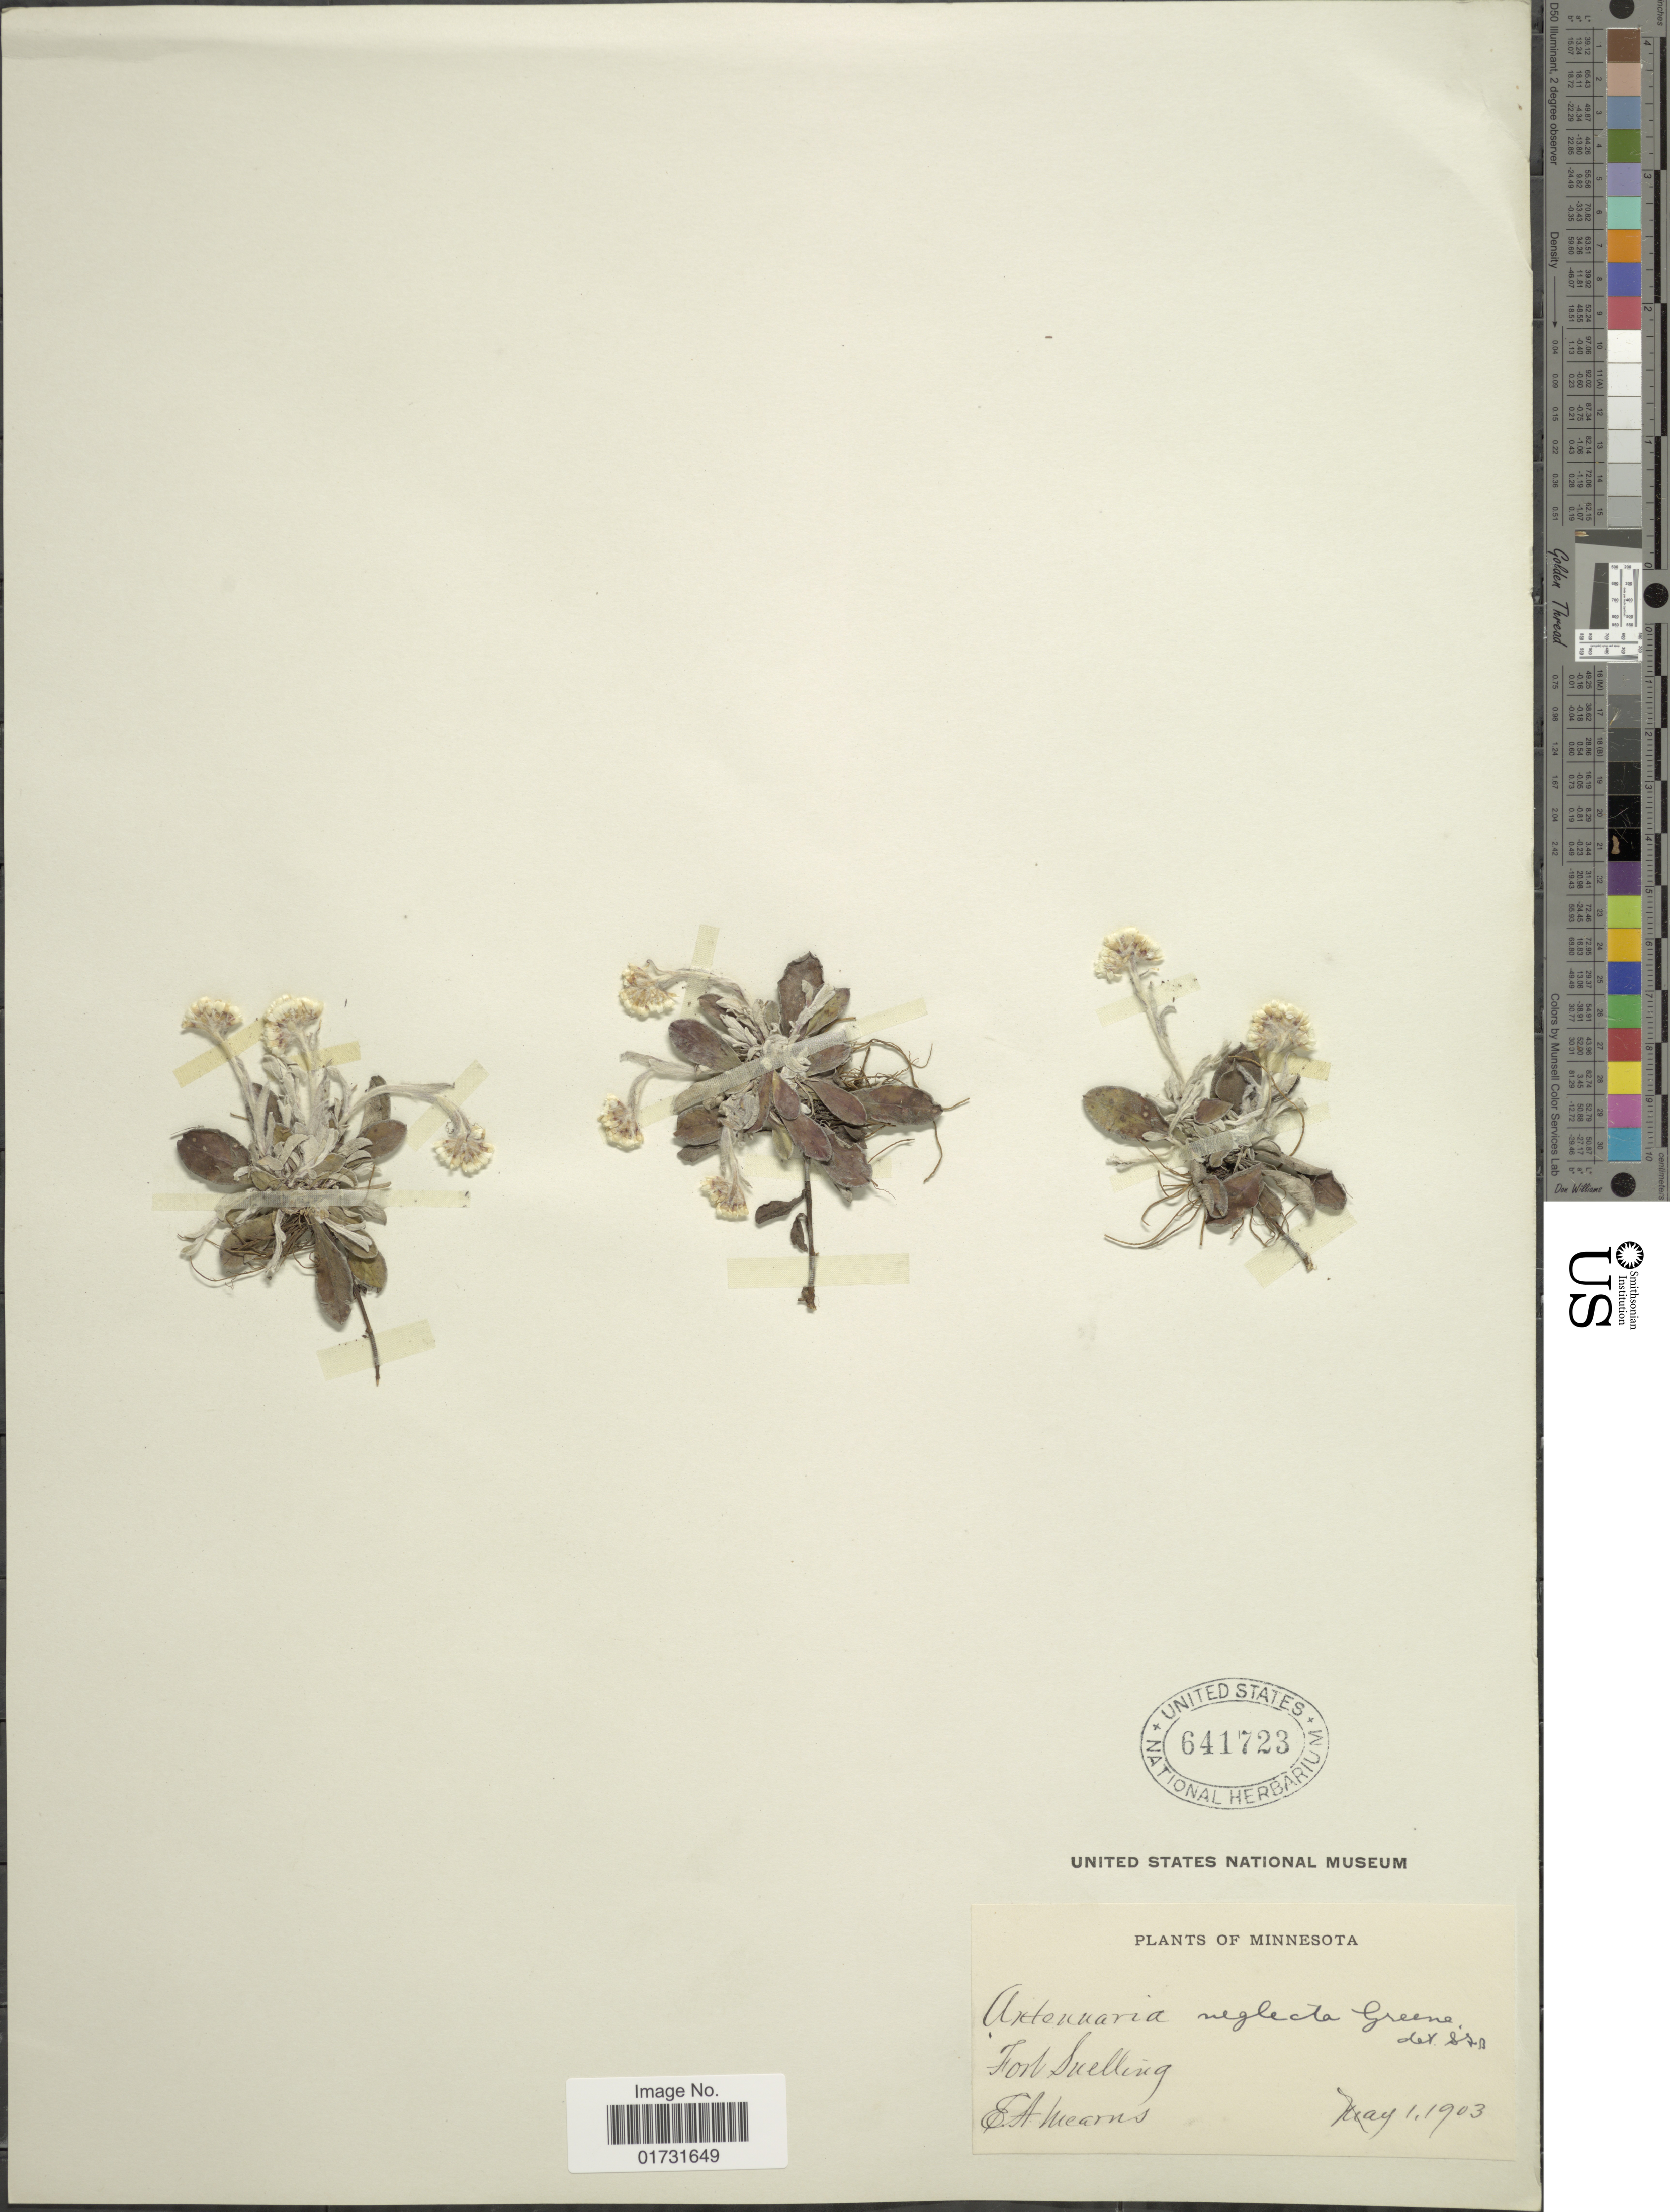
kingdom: Plantae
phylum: Tracheophyta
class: Magnoliopsida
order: Asterales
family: Asteraceae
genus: Antennaria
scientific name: Antennaria neglecta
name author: Greene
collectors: E. A. Mearns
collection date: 1903-05-01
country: United States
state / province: Minnesota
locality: Fort Snelling.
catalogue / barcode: US 641723